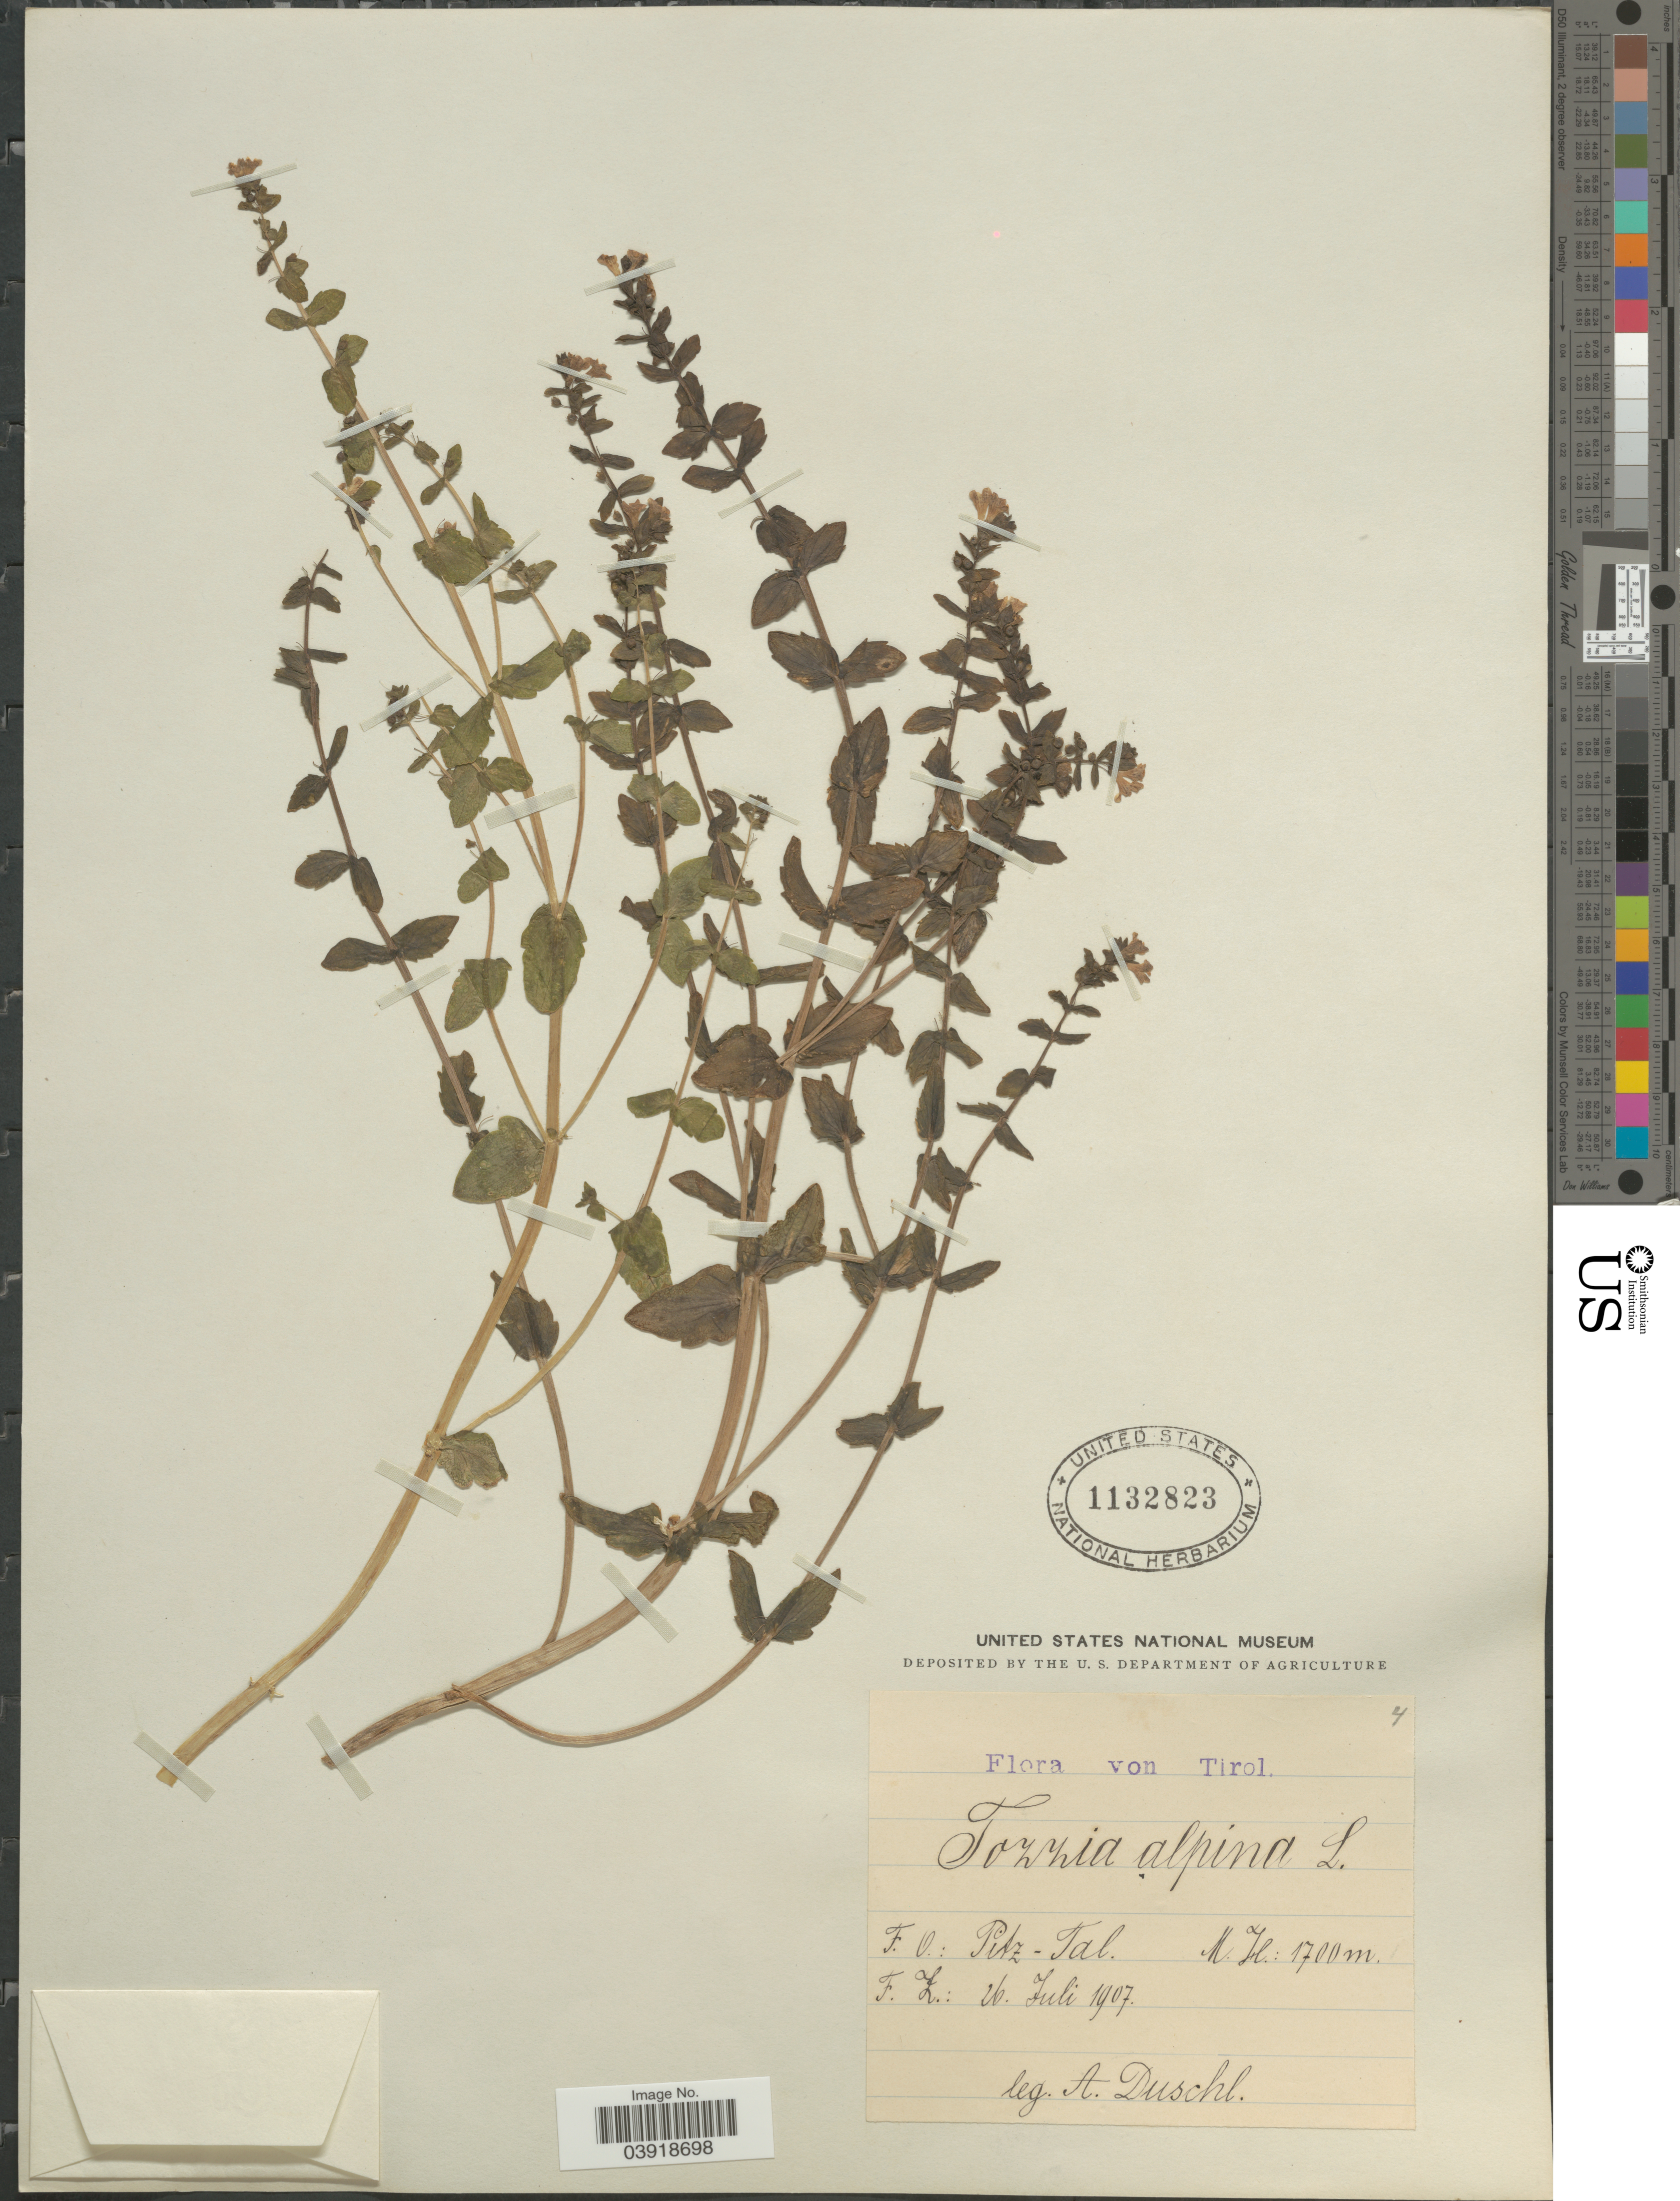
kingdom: Plantae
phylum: Tracheophyta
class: Magnoliopsida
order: Lamiales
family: Orobanchaceae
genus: Tozzia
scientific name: Tozzia alpina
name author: L.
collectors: A. Duschl.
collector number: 4?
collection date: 1907-07-26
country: Austria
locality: Tirol. Pitz-Tal.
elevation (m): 1700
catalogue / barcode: US 1132823